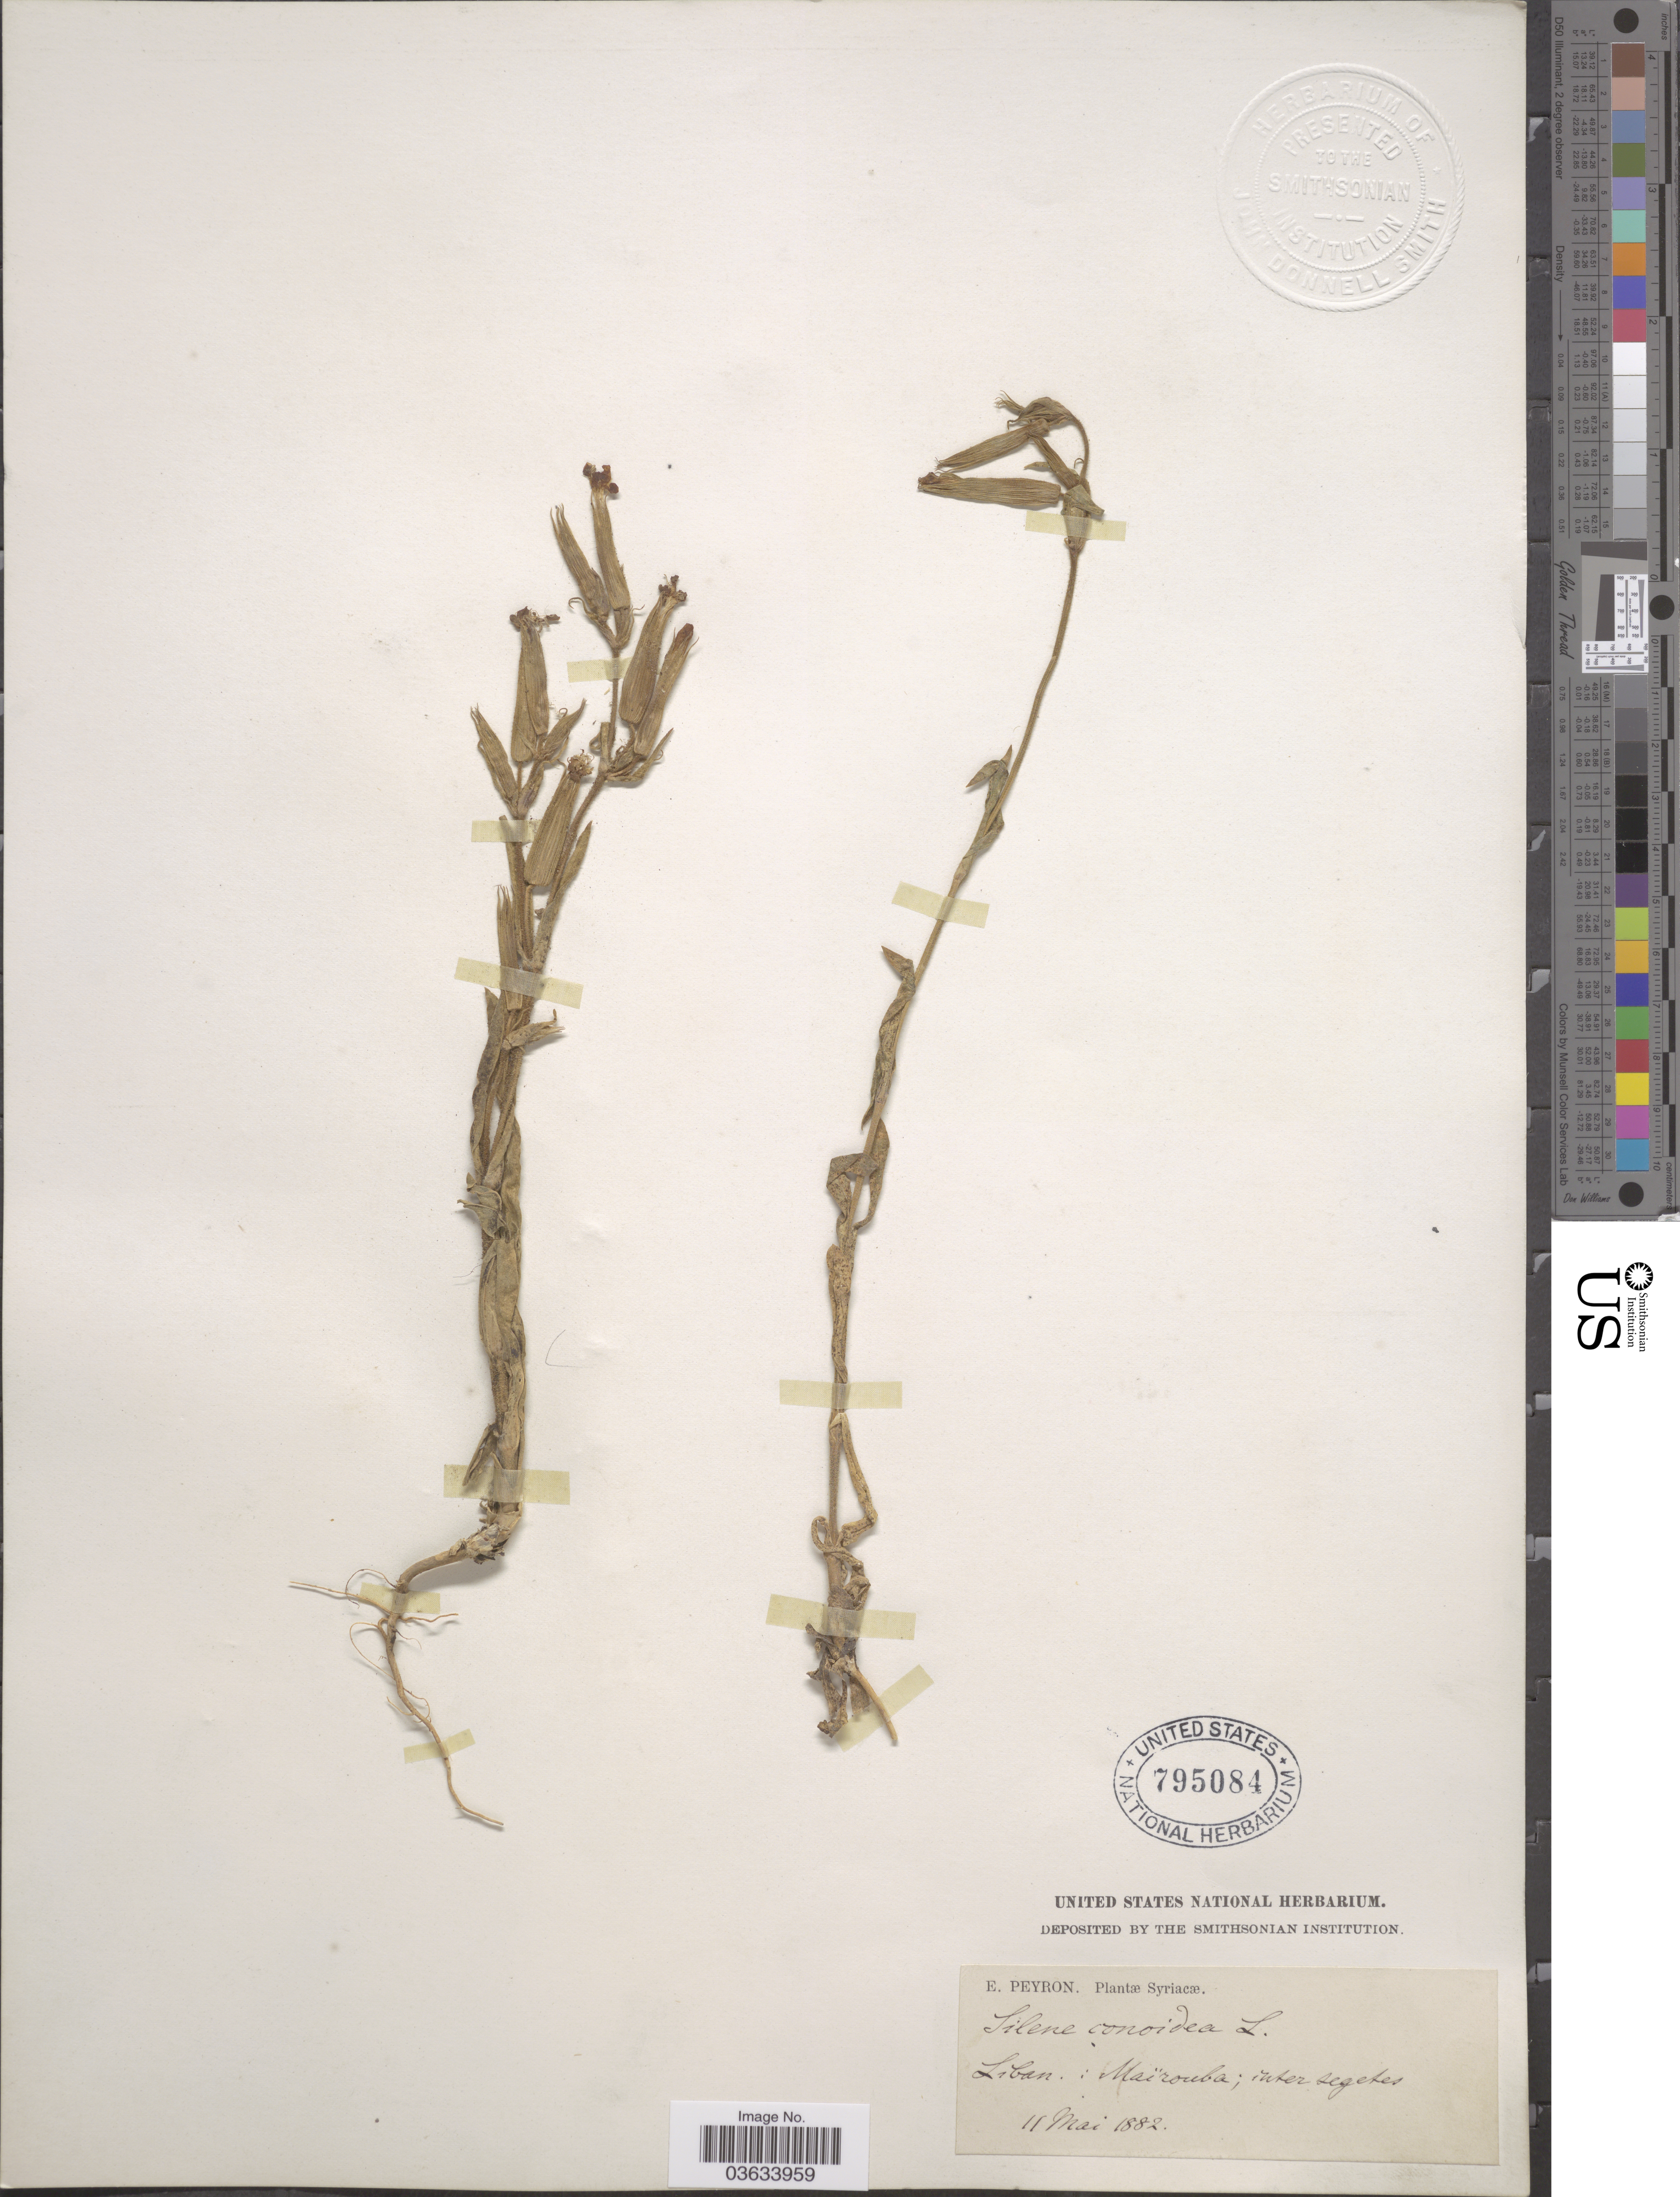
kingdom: Plantae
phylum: Tracheophyta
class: Magnoliopsida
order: Caryophyllales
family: Caryophyllaceae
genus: Silene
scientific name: Silene conoidea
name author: L.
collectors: E. Peyron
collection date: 1882-05-11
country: Lebanon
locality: Liban: Maïrouba.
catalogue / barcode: US 795084